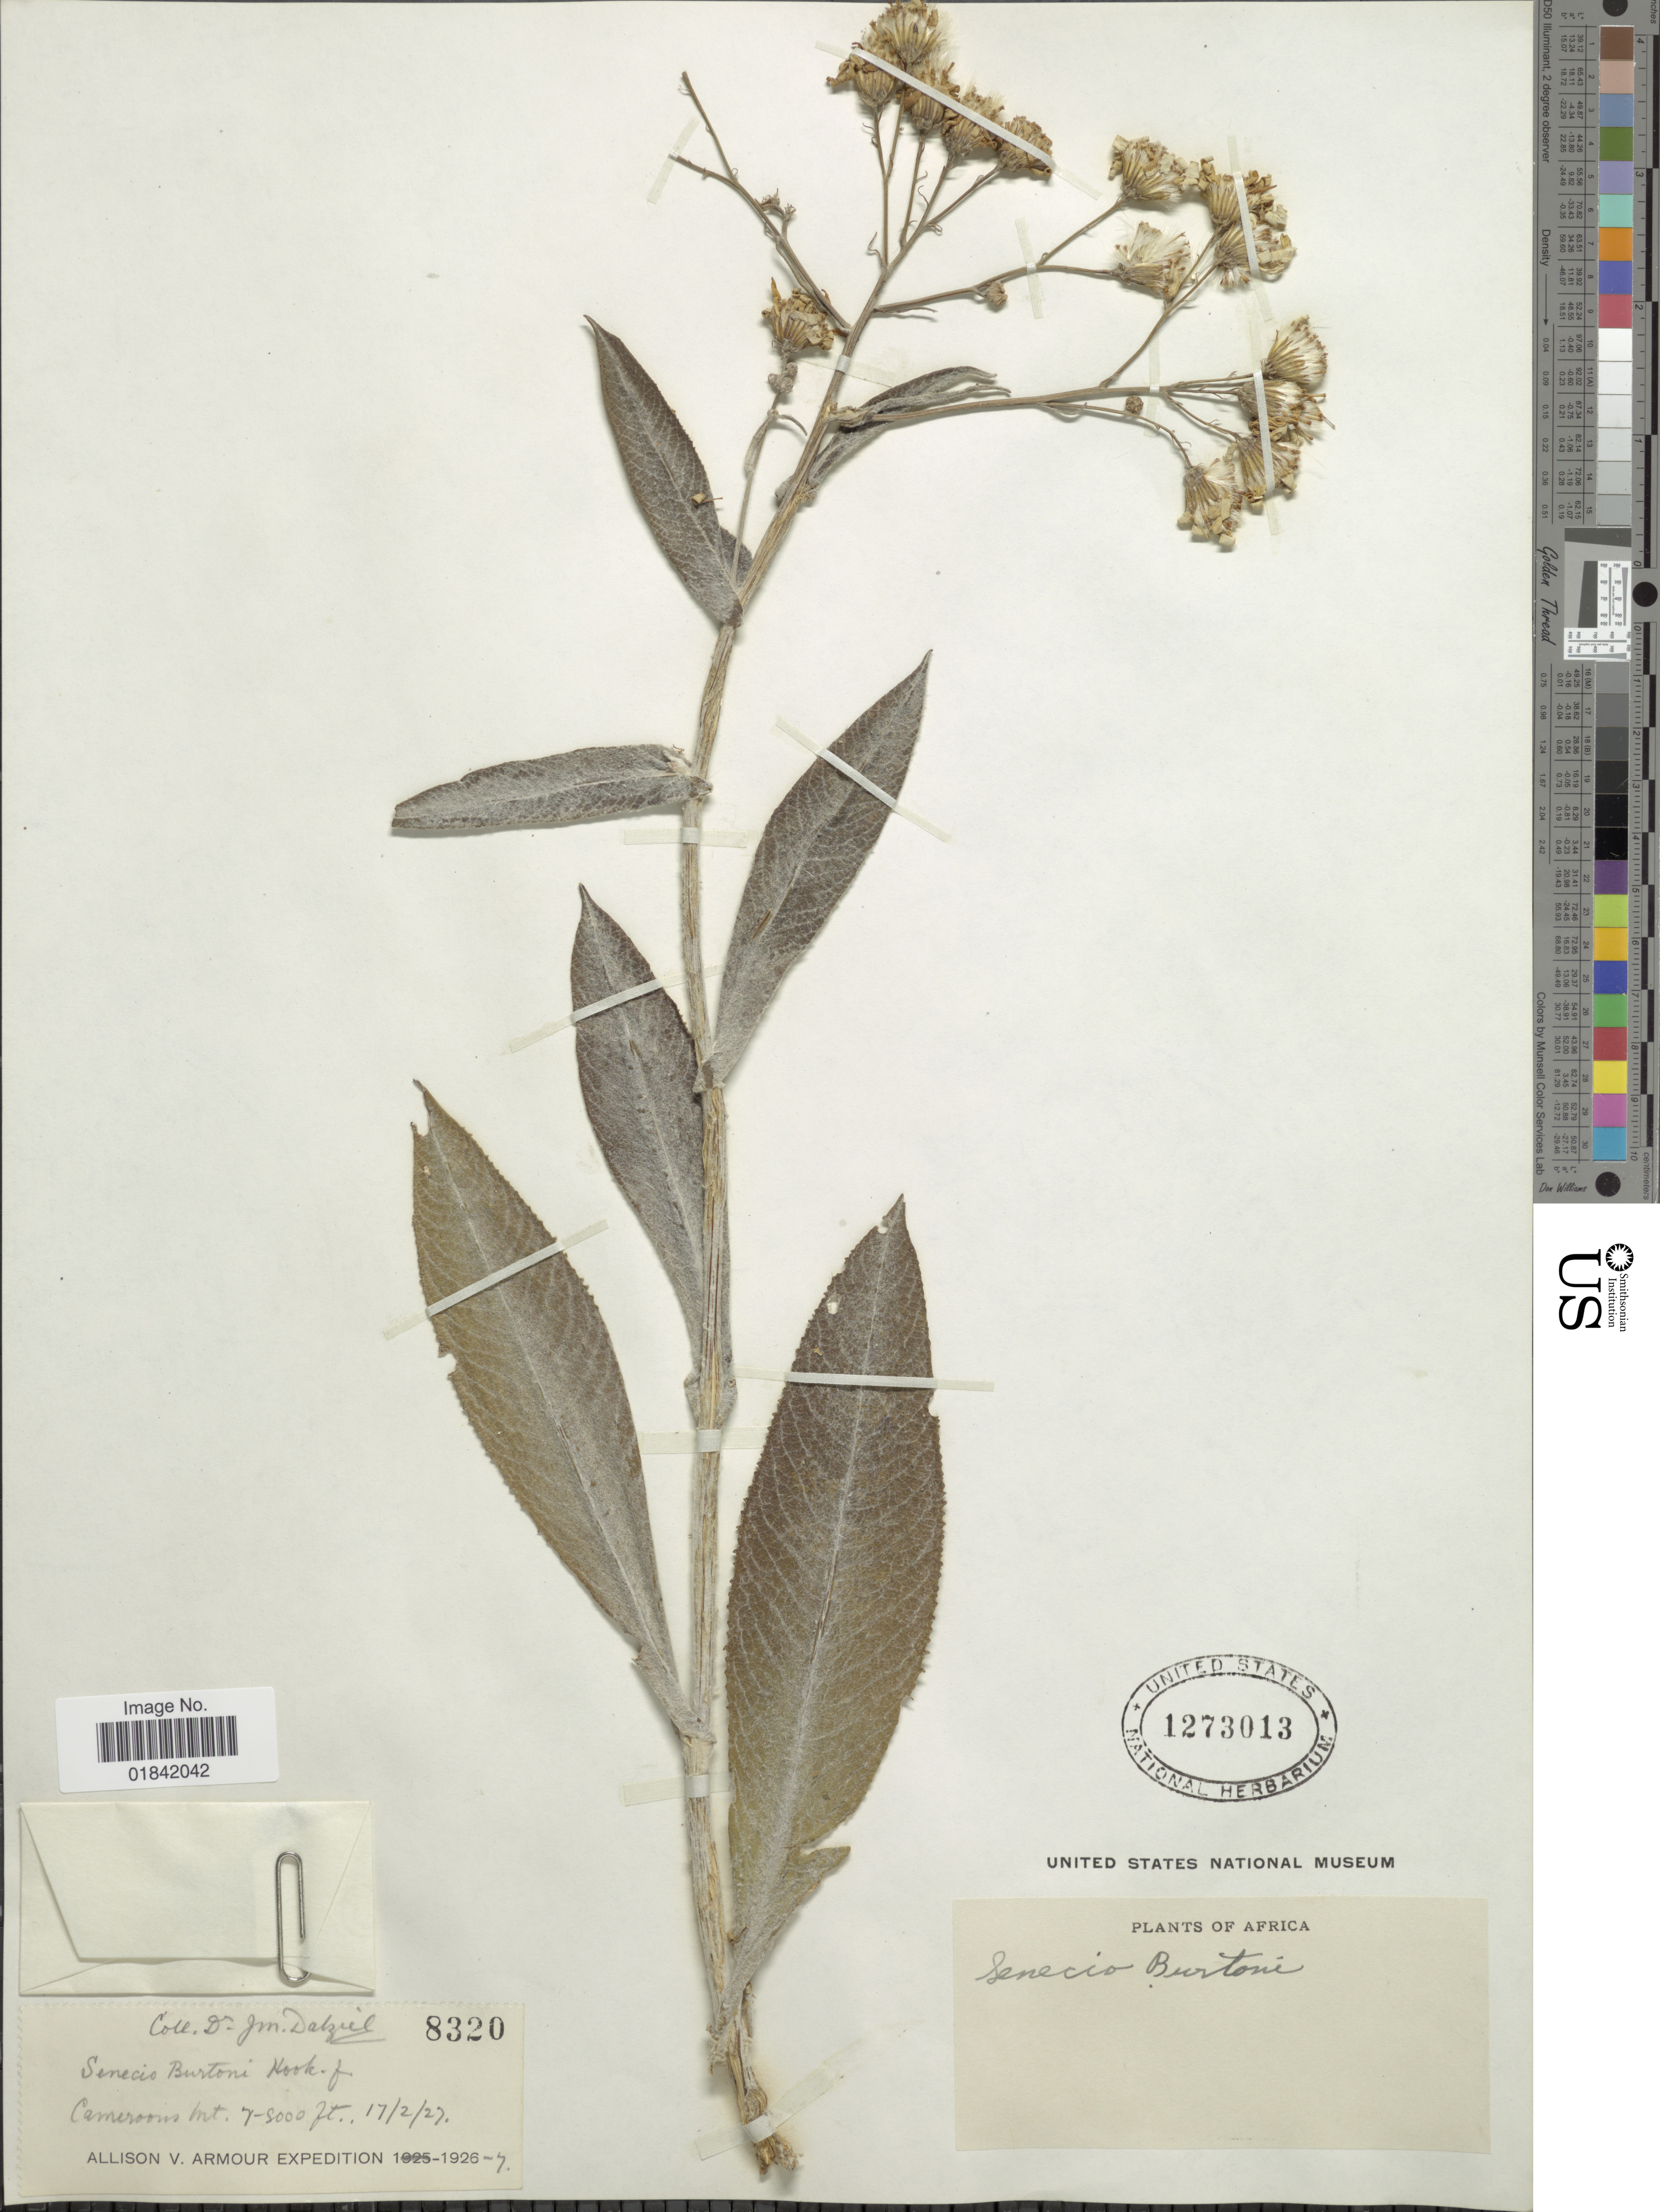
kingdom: Plantae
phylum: Tracheophyta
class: Magnoliopsida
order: Asterales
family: Asteraceae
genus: Senecio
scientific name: Senecio burtonii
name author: Hook. f.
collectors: J. Dalziel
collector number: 8320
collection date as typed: Transcribed d/m/y: 17/2/27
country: Cameroon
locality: Africa, Cameroons Mt.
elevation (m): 2134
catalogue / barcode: US 1273013